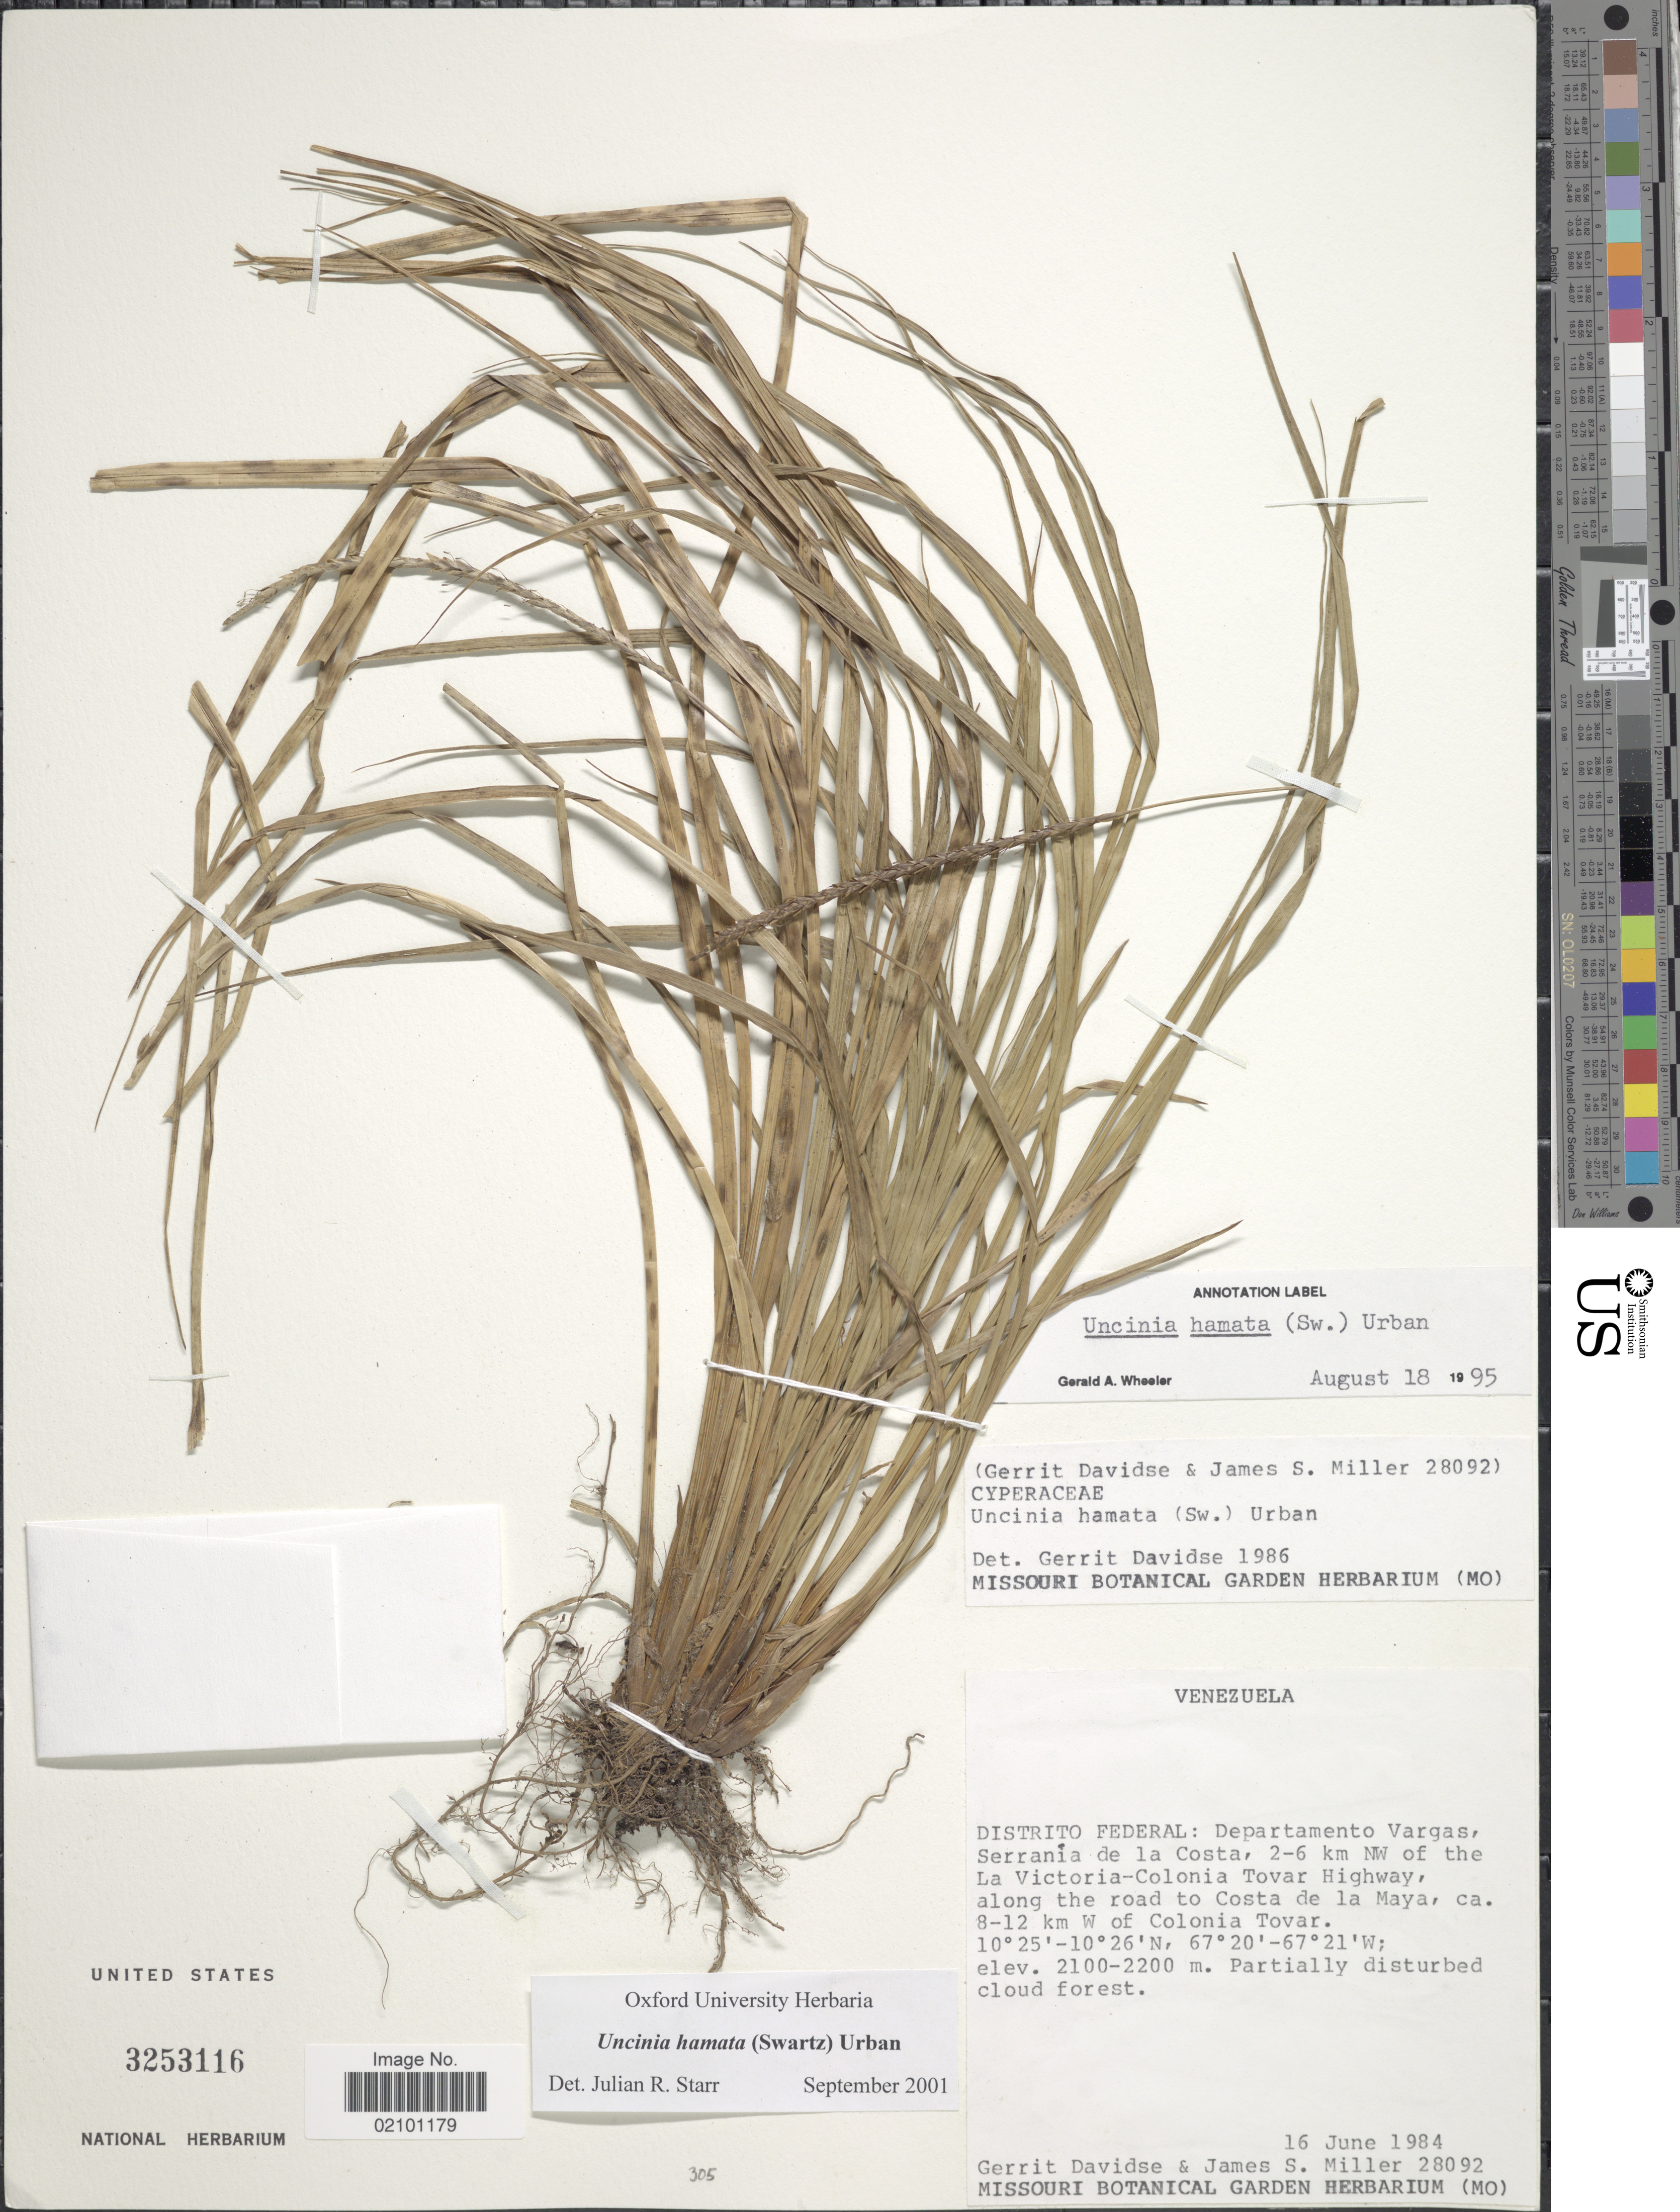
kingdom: Plantae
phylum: Tracheophyta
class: Liliopsida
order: Poales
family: Cyperaceae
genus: Carex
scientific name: Carex hamata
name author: Sw.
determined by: Strong, M. T., (US), Smithsonian Institution - National Museum of Natural History (UNITED STATES)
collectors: G. Davidse & J. S. Miller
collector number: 28092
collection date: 1984-06-16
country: Venezuela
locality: Distrito Federal, Departamento Vargas, Serrania de la Costa, 2-6 km NW of the La Victoria-Colonia Tovar Highway, along the road to Costa de la Maya ca 8-12 km W of Colonia Tovar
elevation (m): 2100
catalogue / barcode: US 3253116